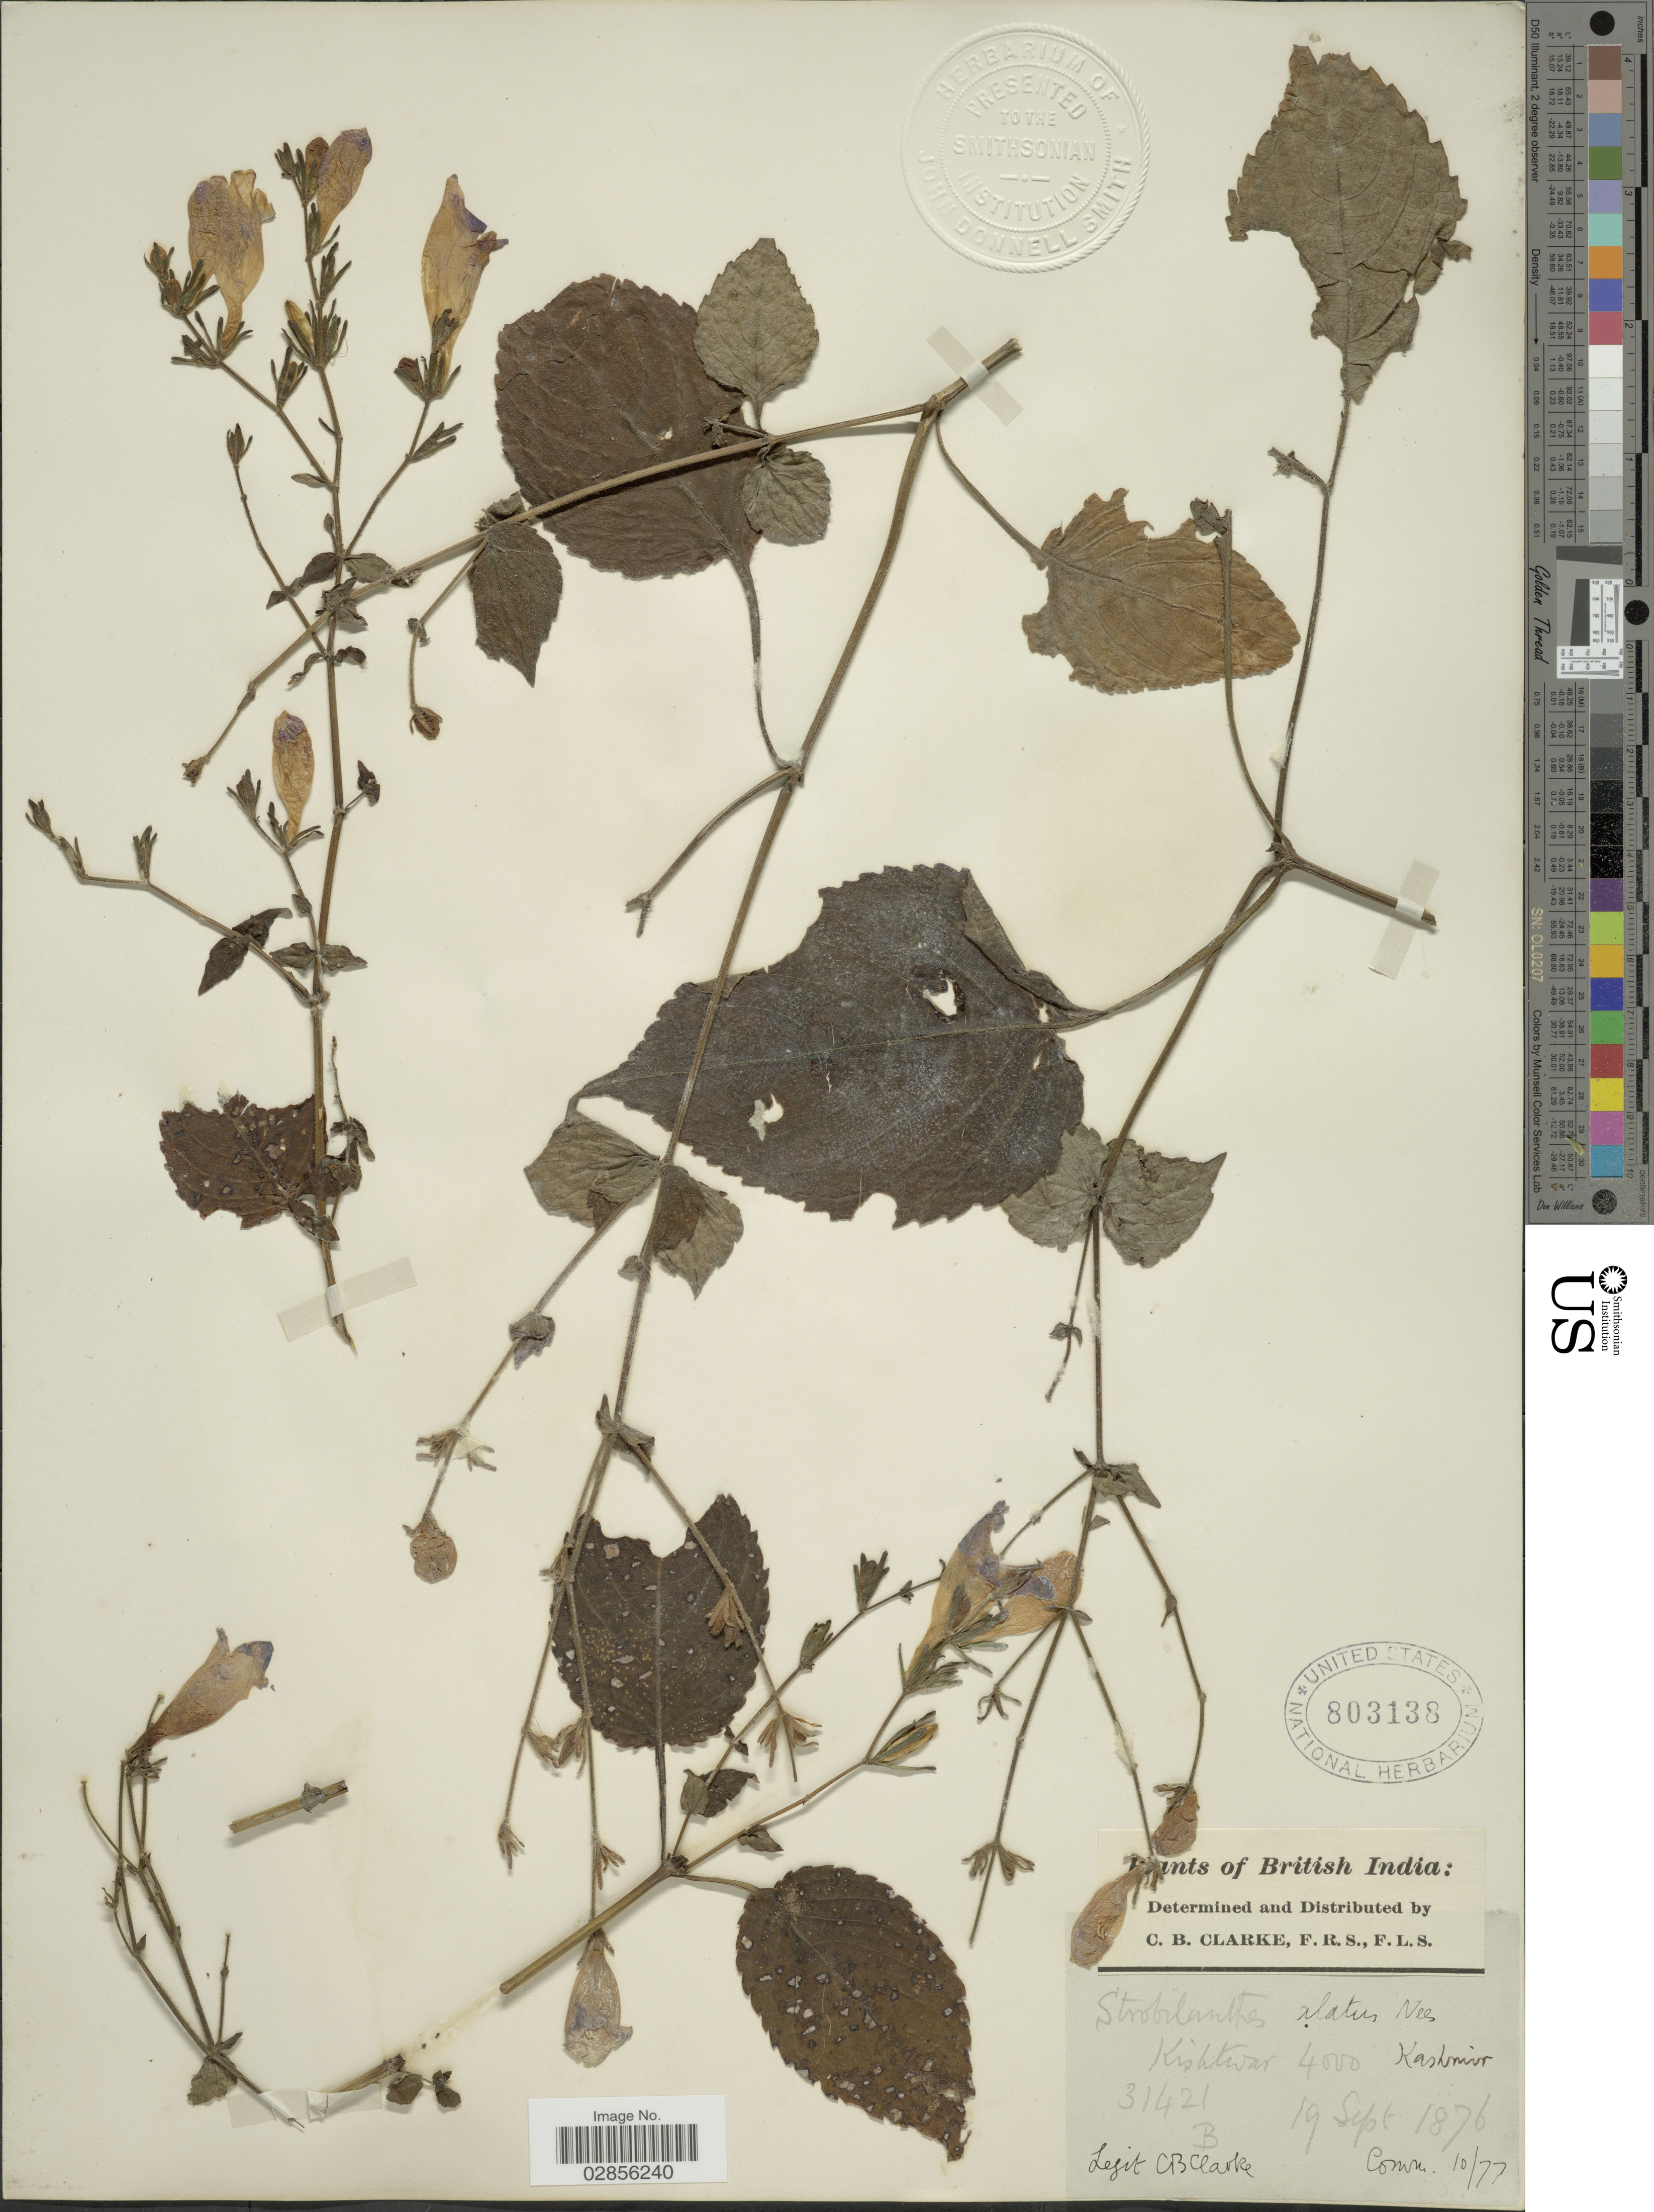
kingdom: Plantae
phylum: Tracheophyta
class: Magnoliopsida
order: Lamiales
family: Acanthaceae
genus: Strobilanthes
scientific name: Strobilanthes attenuata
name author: (Wall. ex Nees) Jacq. ex Nees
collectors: C. B. Clarke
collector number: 31421B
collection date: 1876-09-19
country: India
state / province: Jammu and Kashmir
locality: British India. Kishtwar. Kashmir.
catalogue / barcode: US 803138